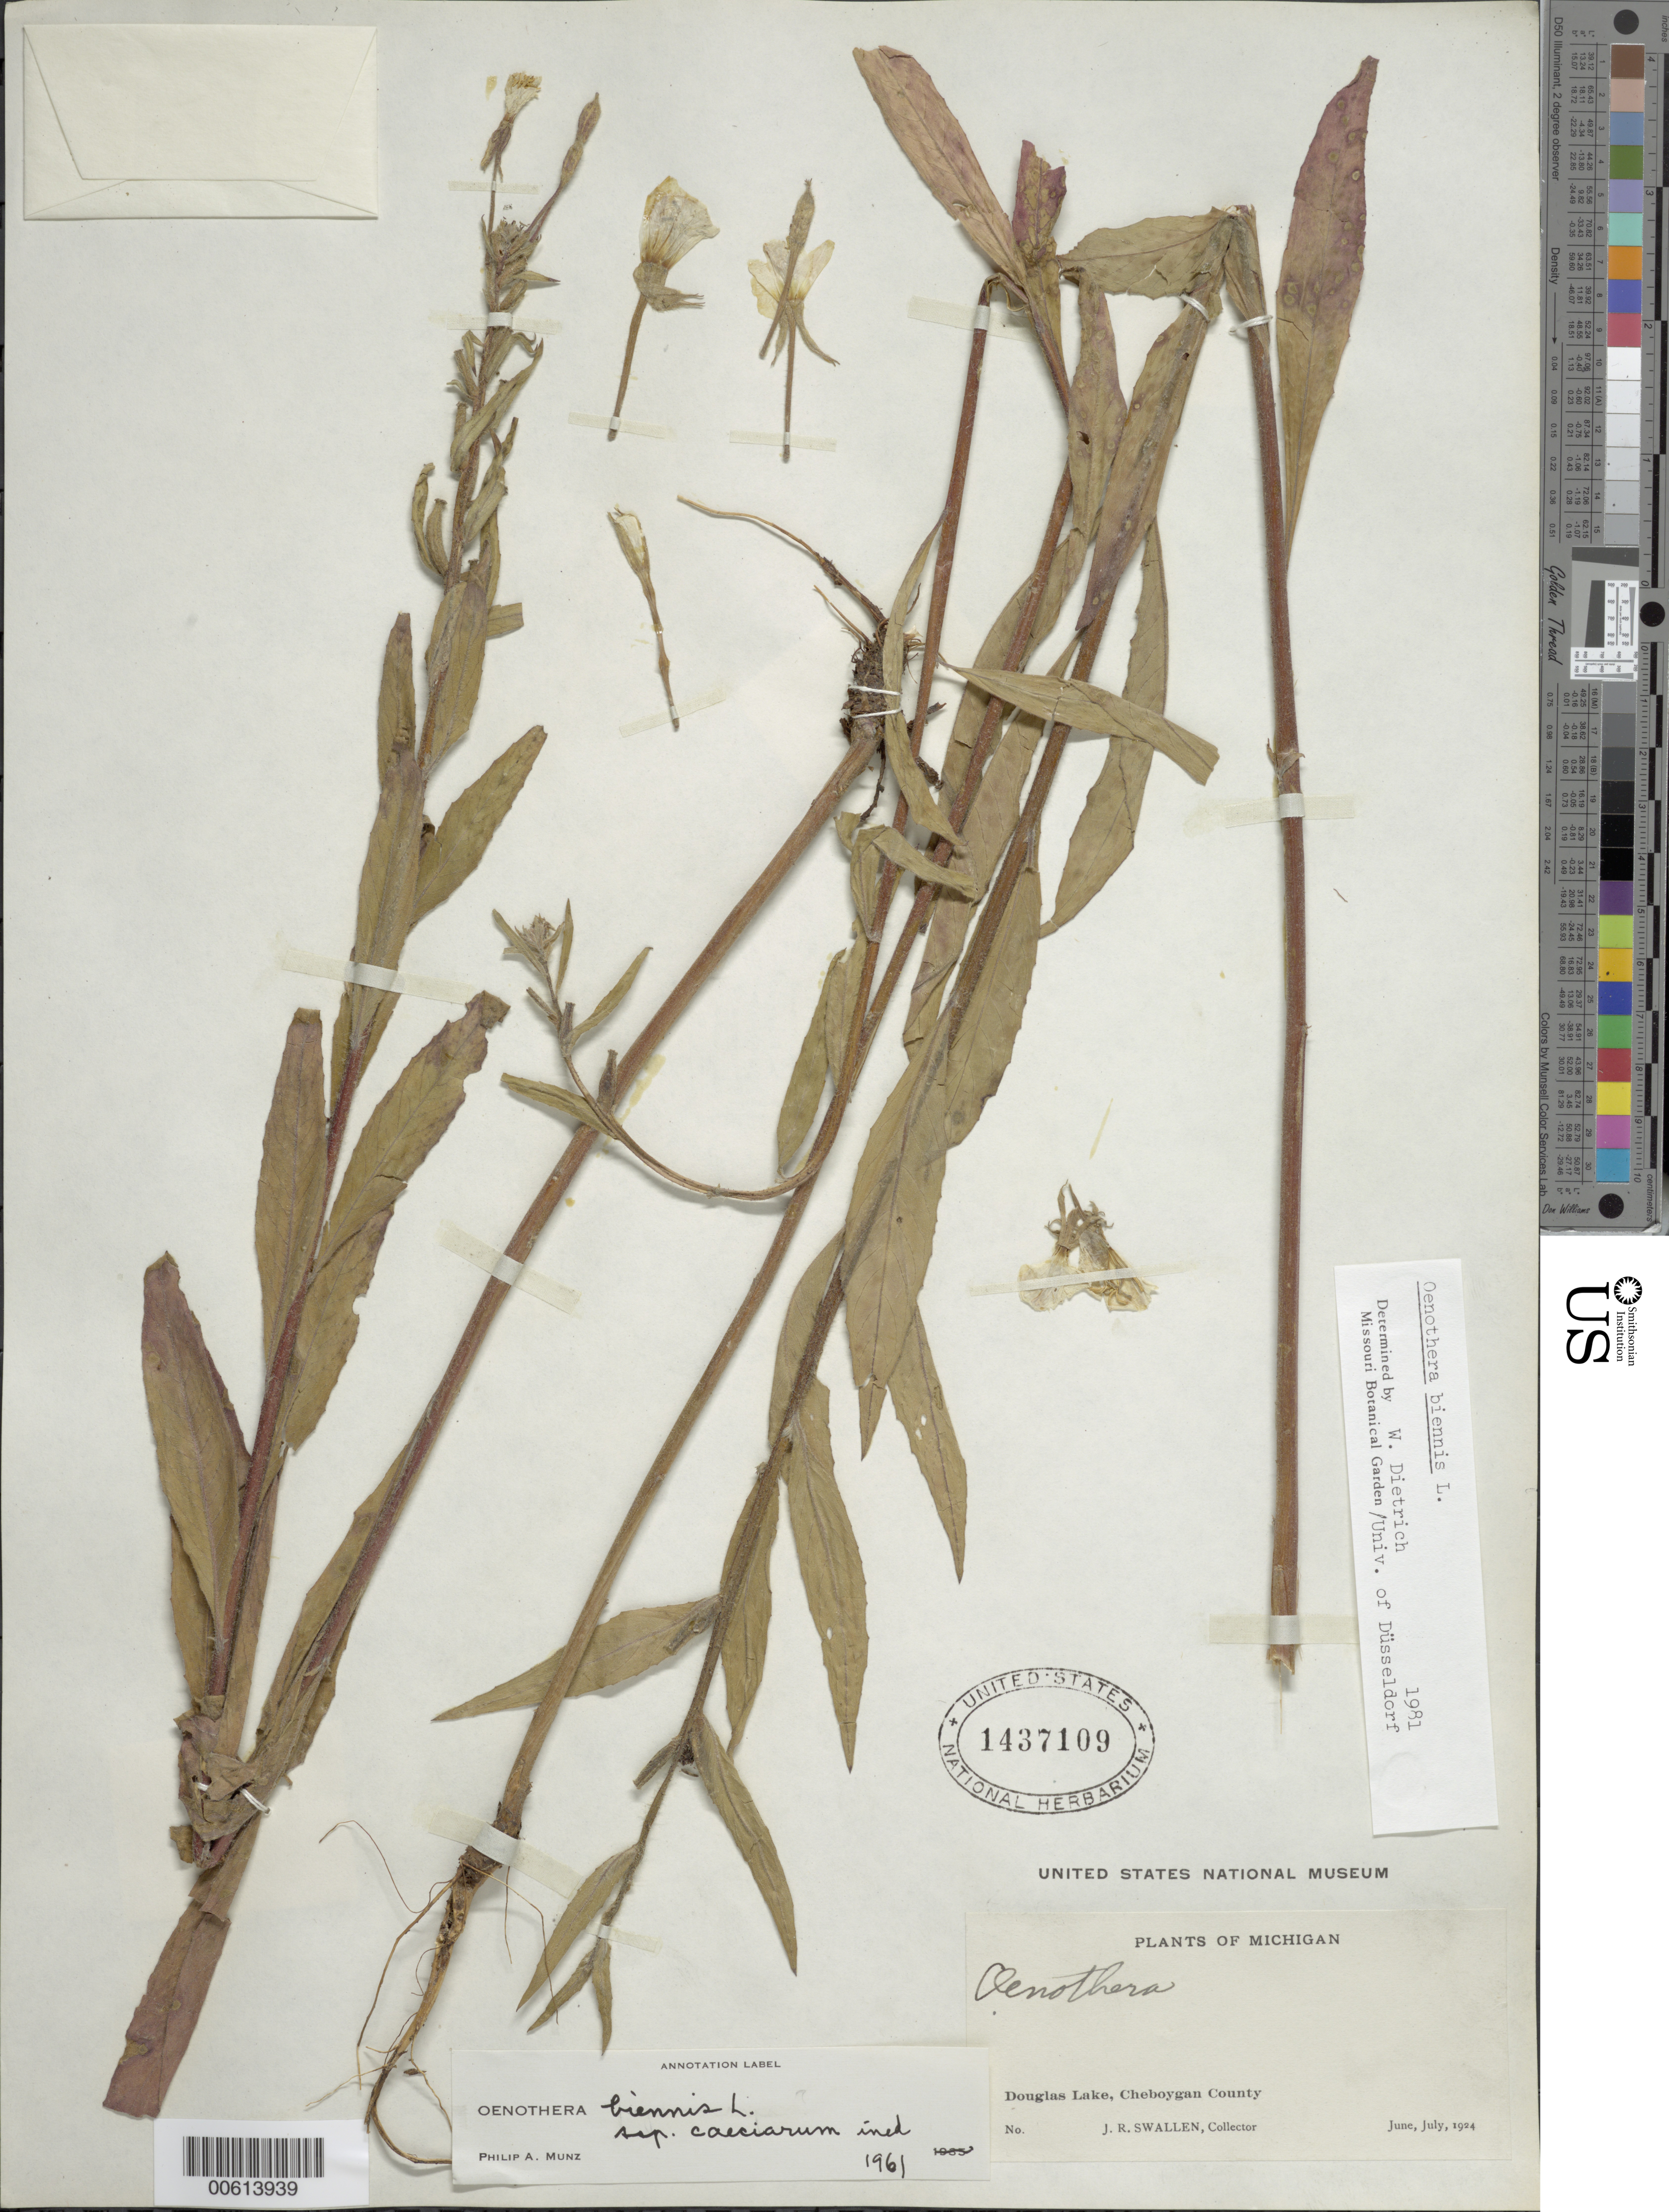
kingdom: Plantae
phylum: Tracheophyta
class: Magnoliopsida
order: Myrtales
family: Onagraceae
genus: Oenothera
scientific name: Oenothera biennis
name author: L.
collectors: J. R. Swallen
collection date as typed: Jun 1924 to -- Jul 1924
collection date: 1924-06/1924-07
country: United States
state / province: Michigan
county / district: Cheboygan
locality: Douglas Lake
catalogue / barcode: US 1437109